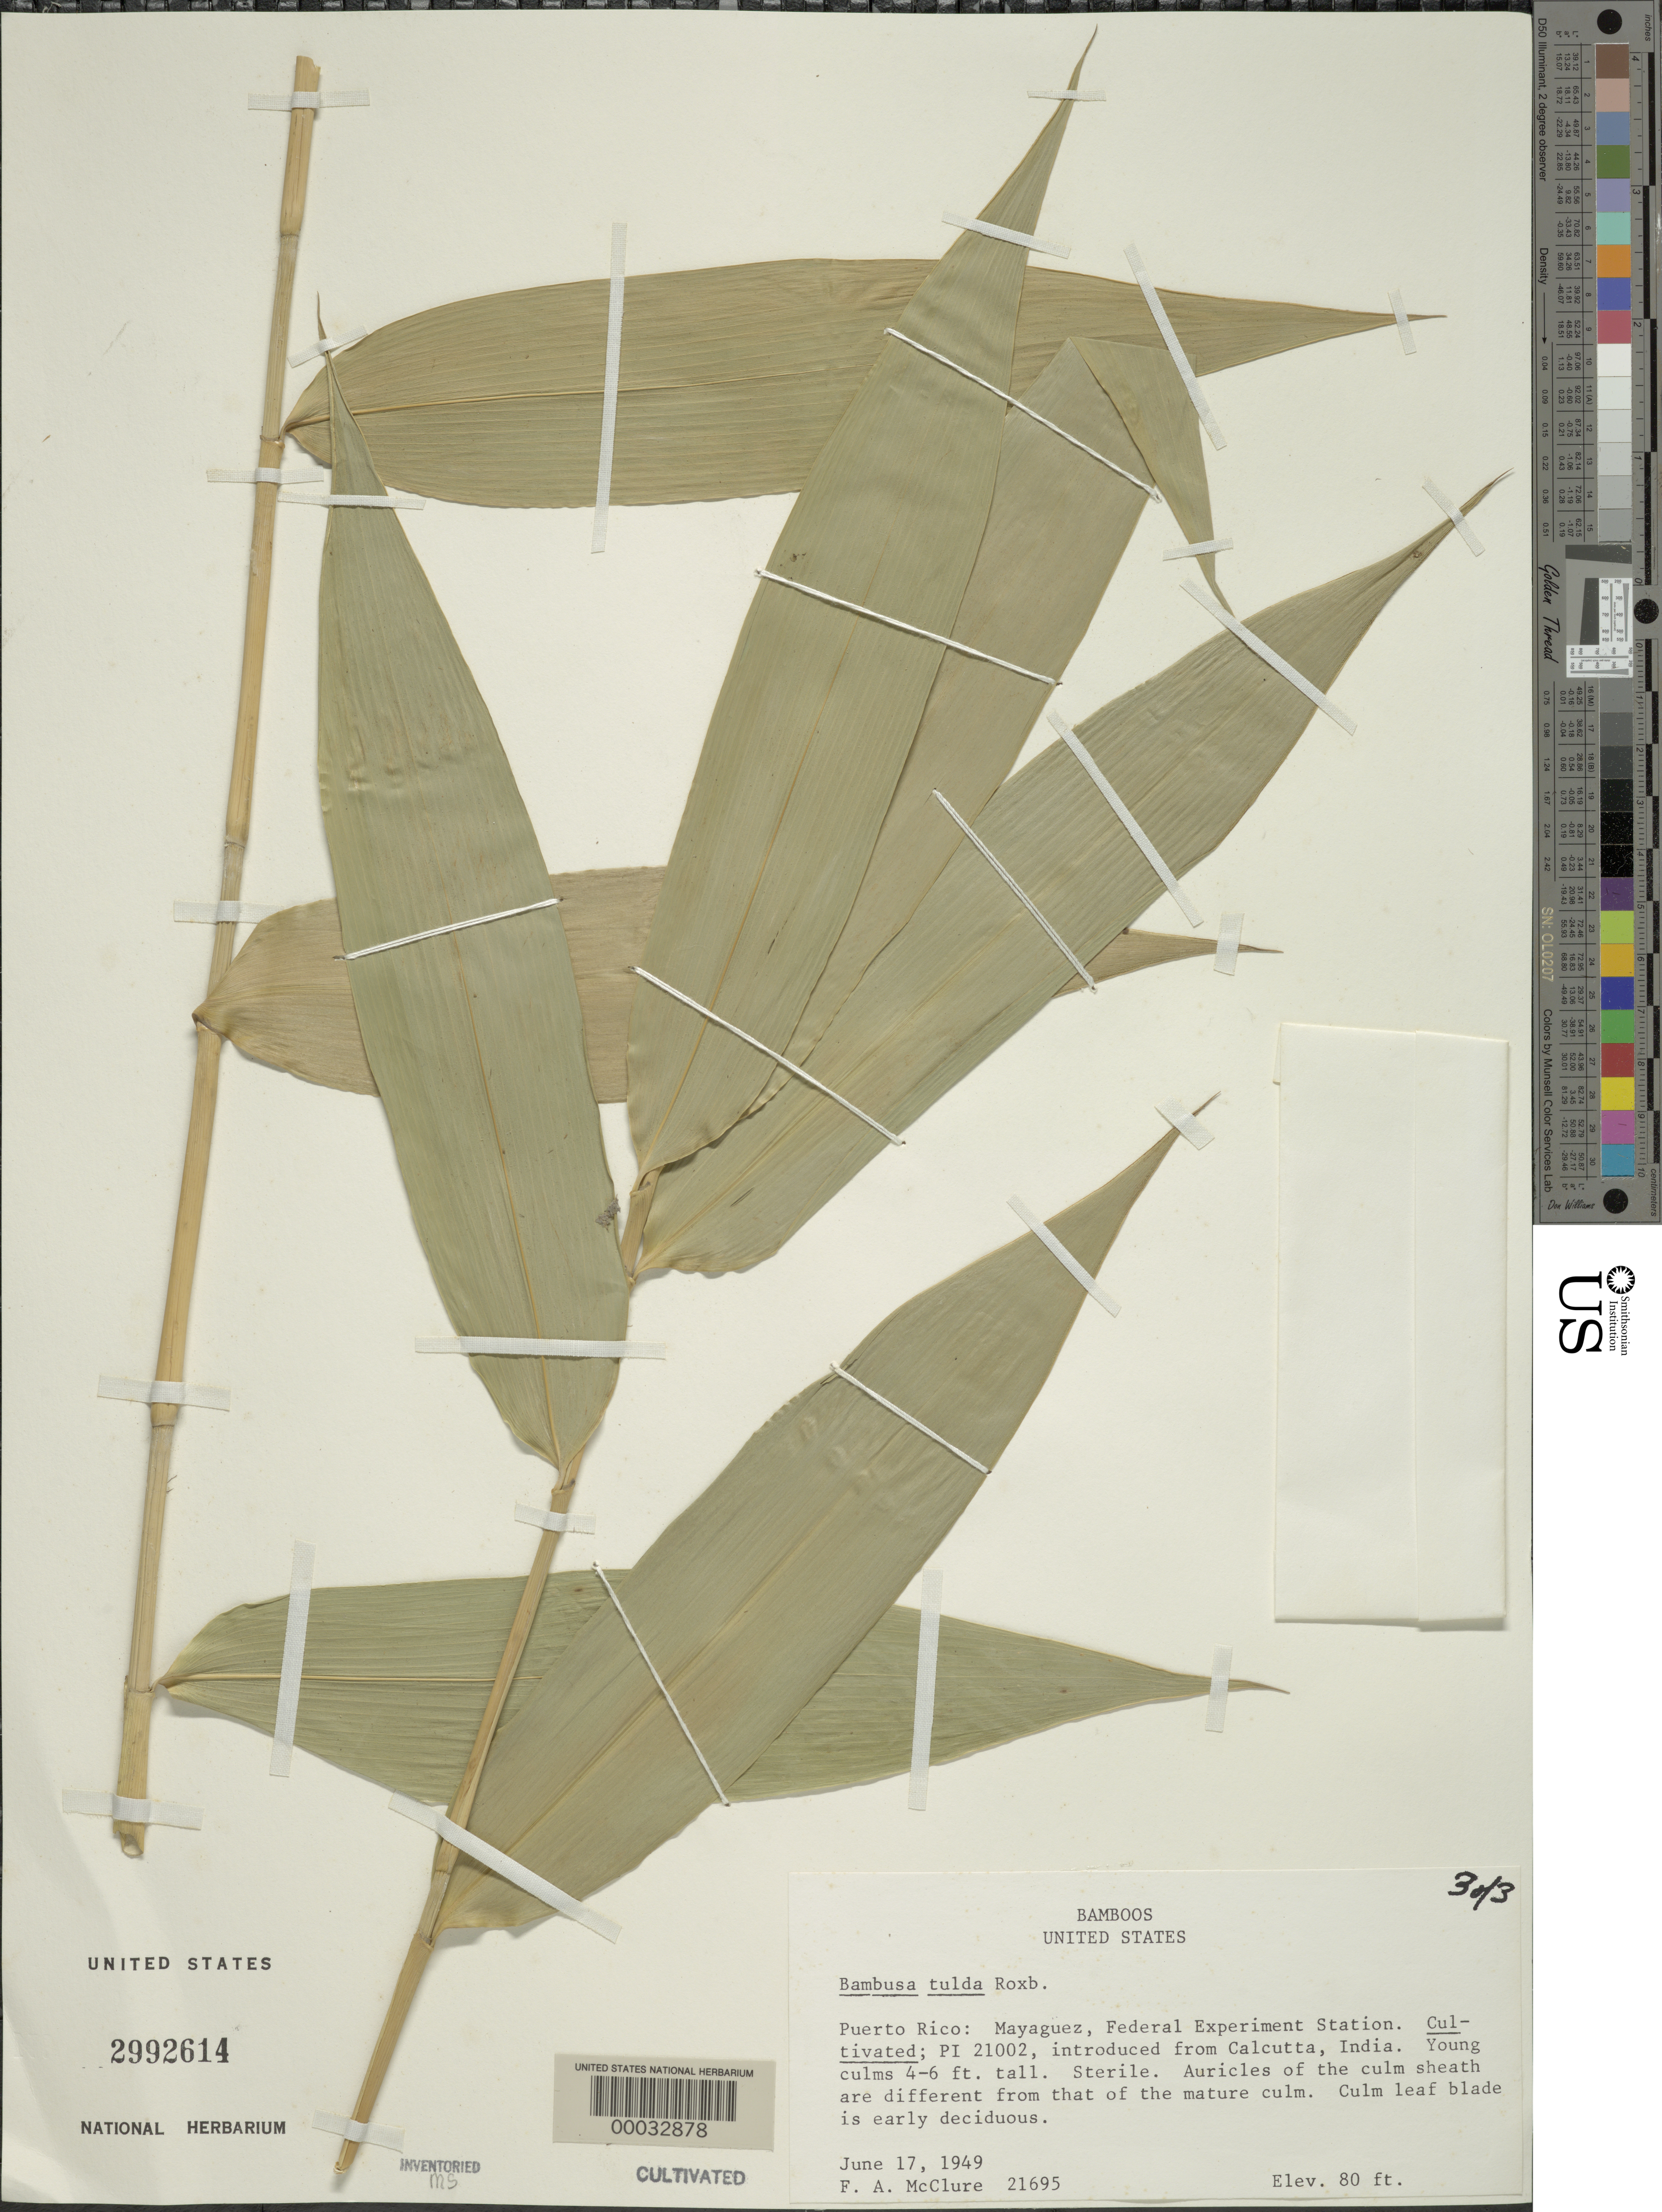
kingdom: Plantae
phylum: Tracheophyta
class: Liliopsida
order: Poales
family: Poaceae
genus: Bambusa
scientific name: Bambusa tulda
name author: Roxb.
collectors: F. A. McClure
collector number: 21695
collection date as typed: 17 Jun 1949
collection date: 1949-06-17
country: Puerto Rico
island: Greater Antilles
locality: Federal experimental station-mayaquez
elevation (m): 80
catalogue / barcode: US 2992614